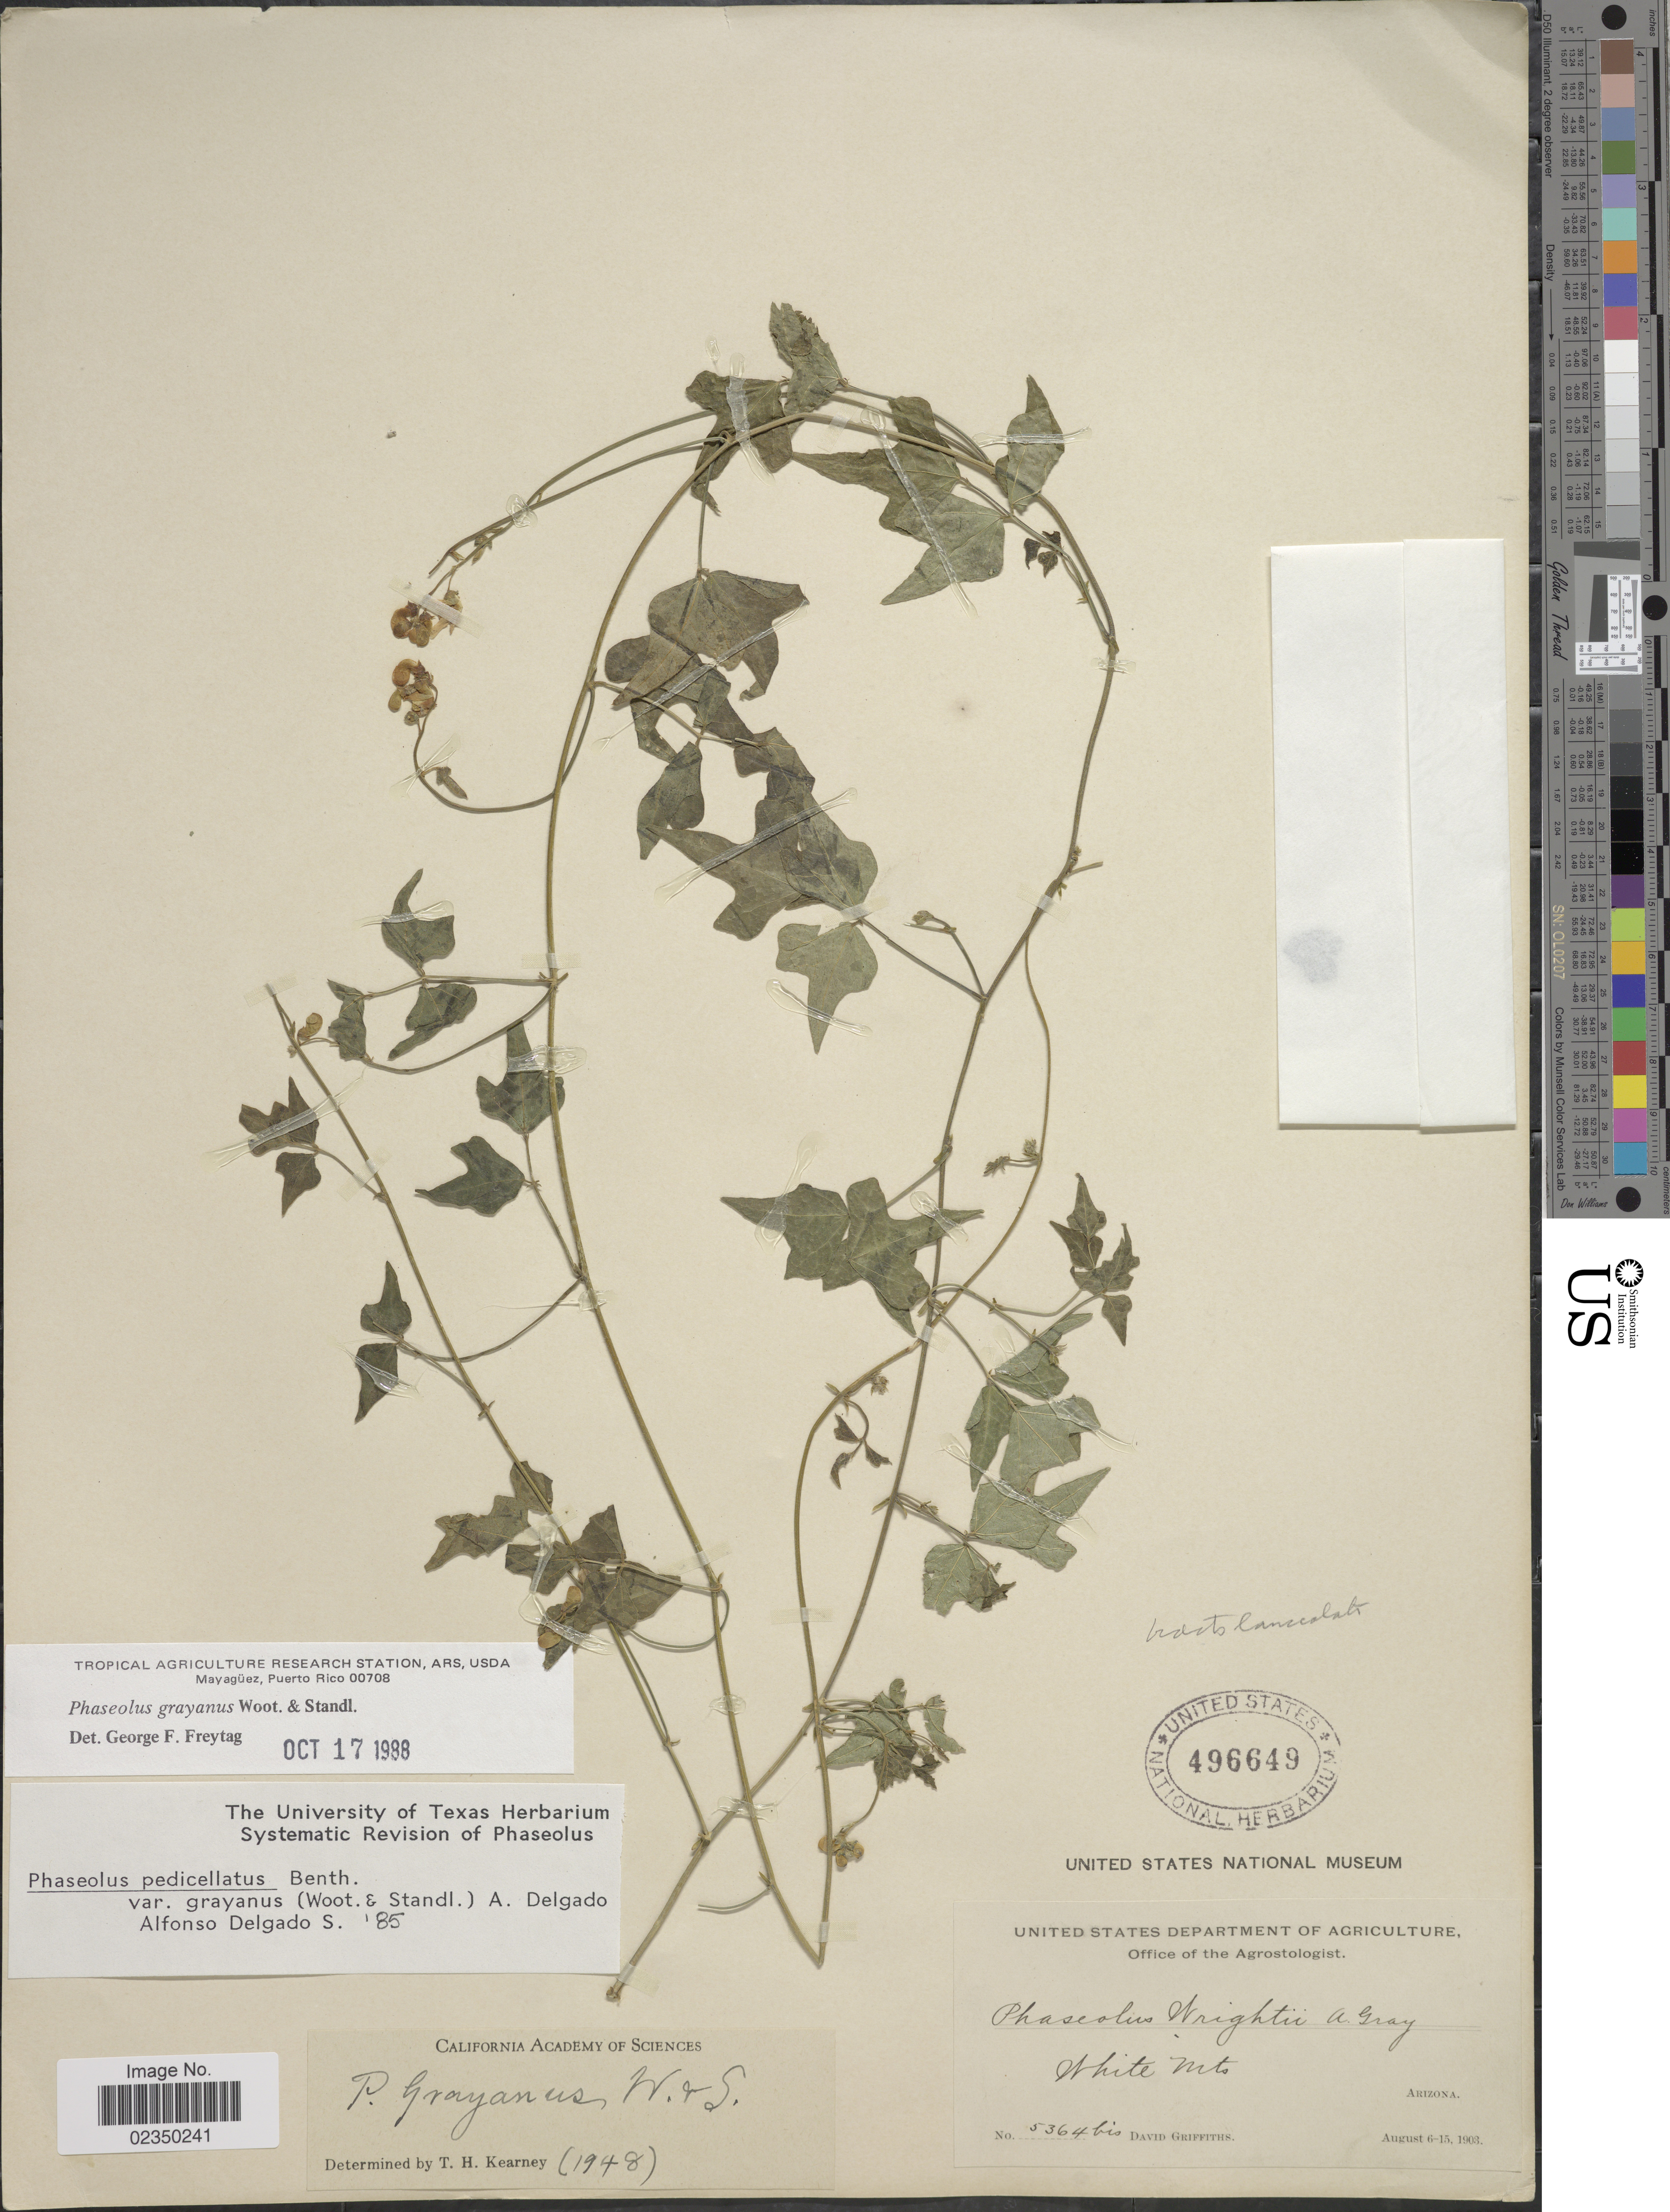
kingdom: Plantae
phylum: Tracheophyta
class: Magnoliopsida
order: Fabales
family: Fabaceae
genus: Phaseolus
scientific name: Phaseolus grayanus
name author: Wooton & Standl.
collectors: D. Griffiths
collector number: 5364bis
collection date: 1903-08-06/1903-08-15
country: United States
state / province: Arizona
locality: White Mts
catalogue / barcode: US 496649